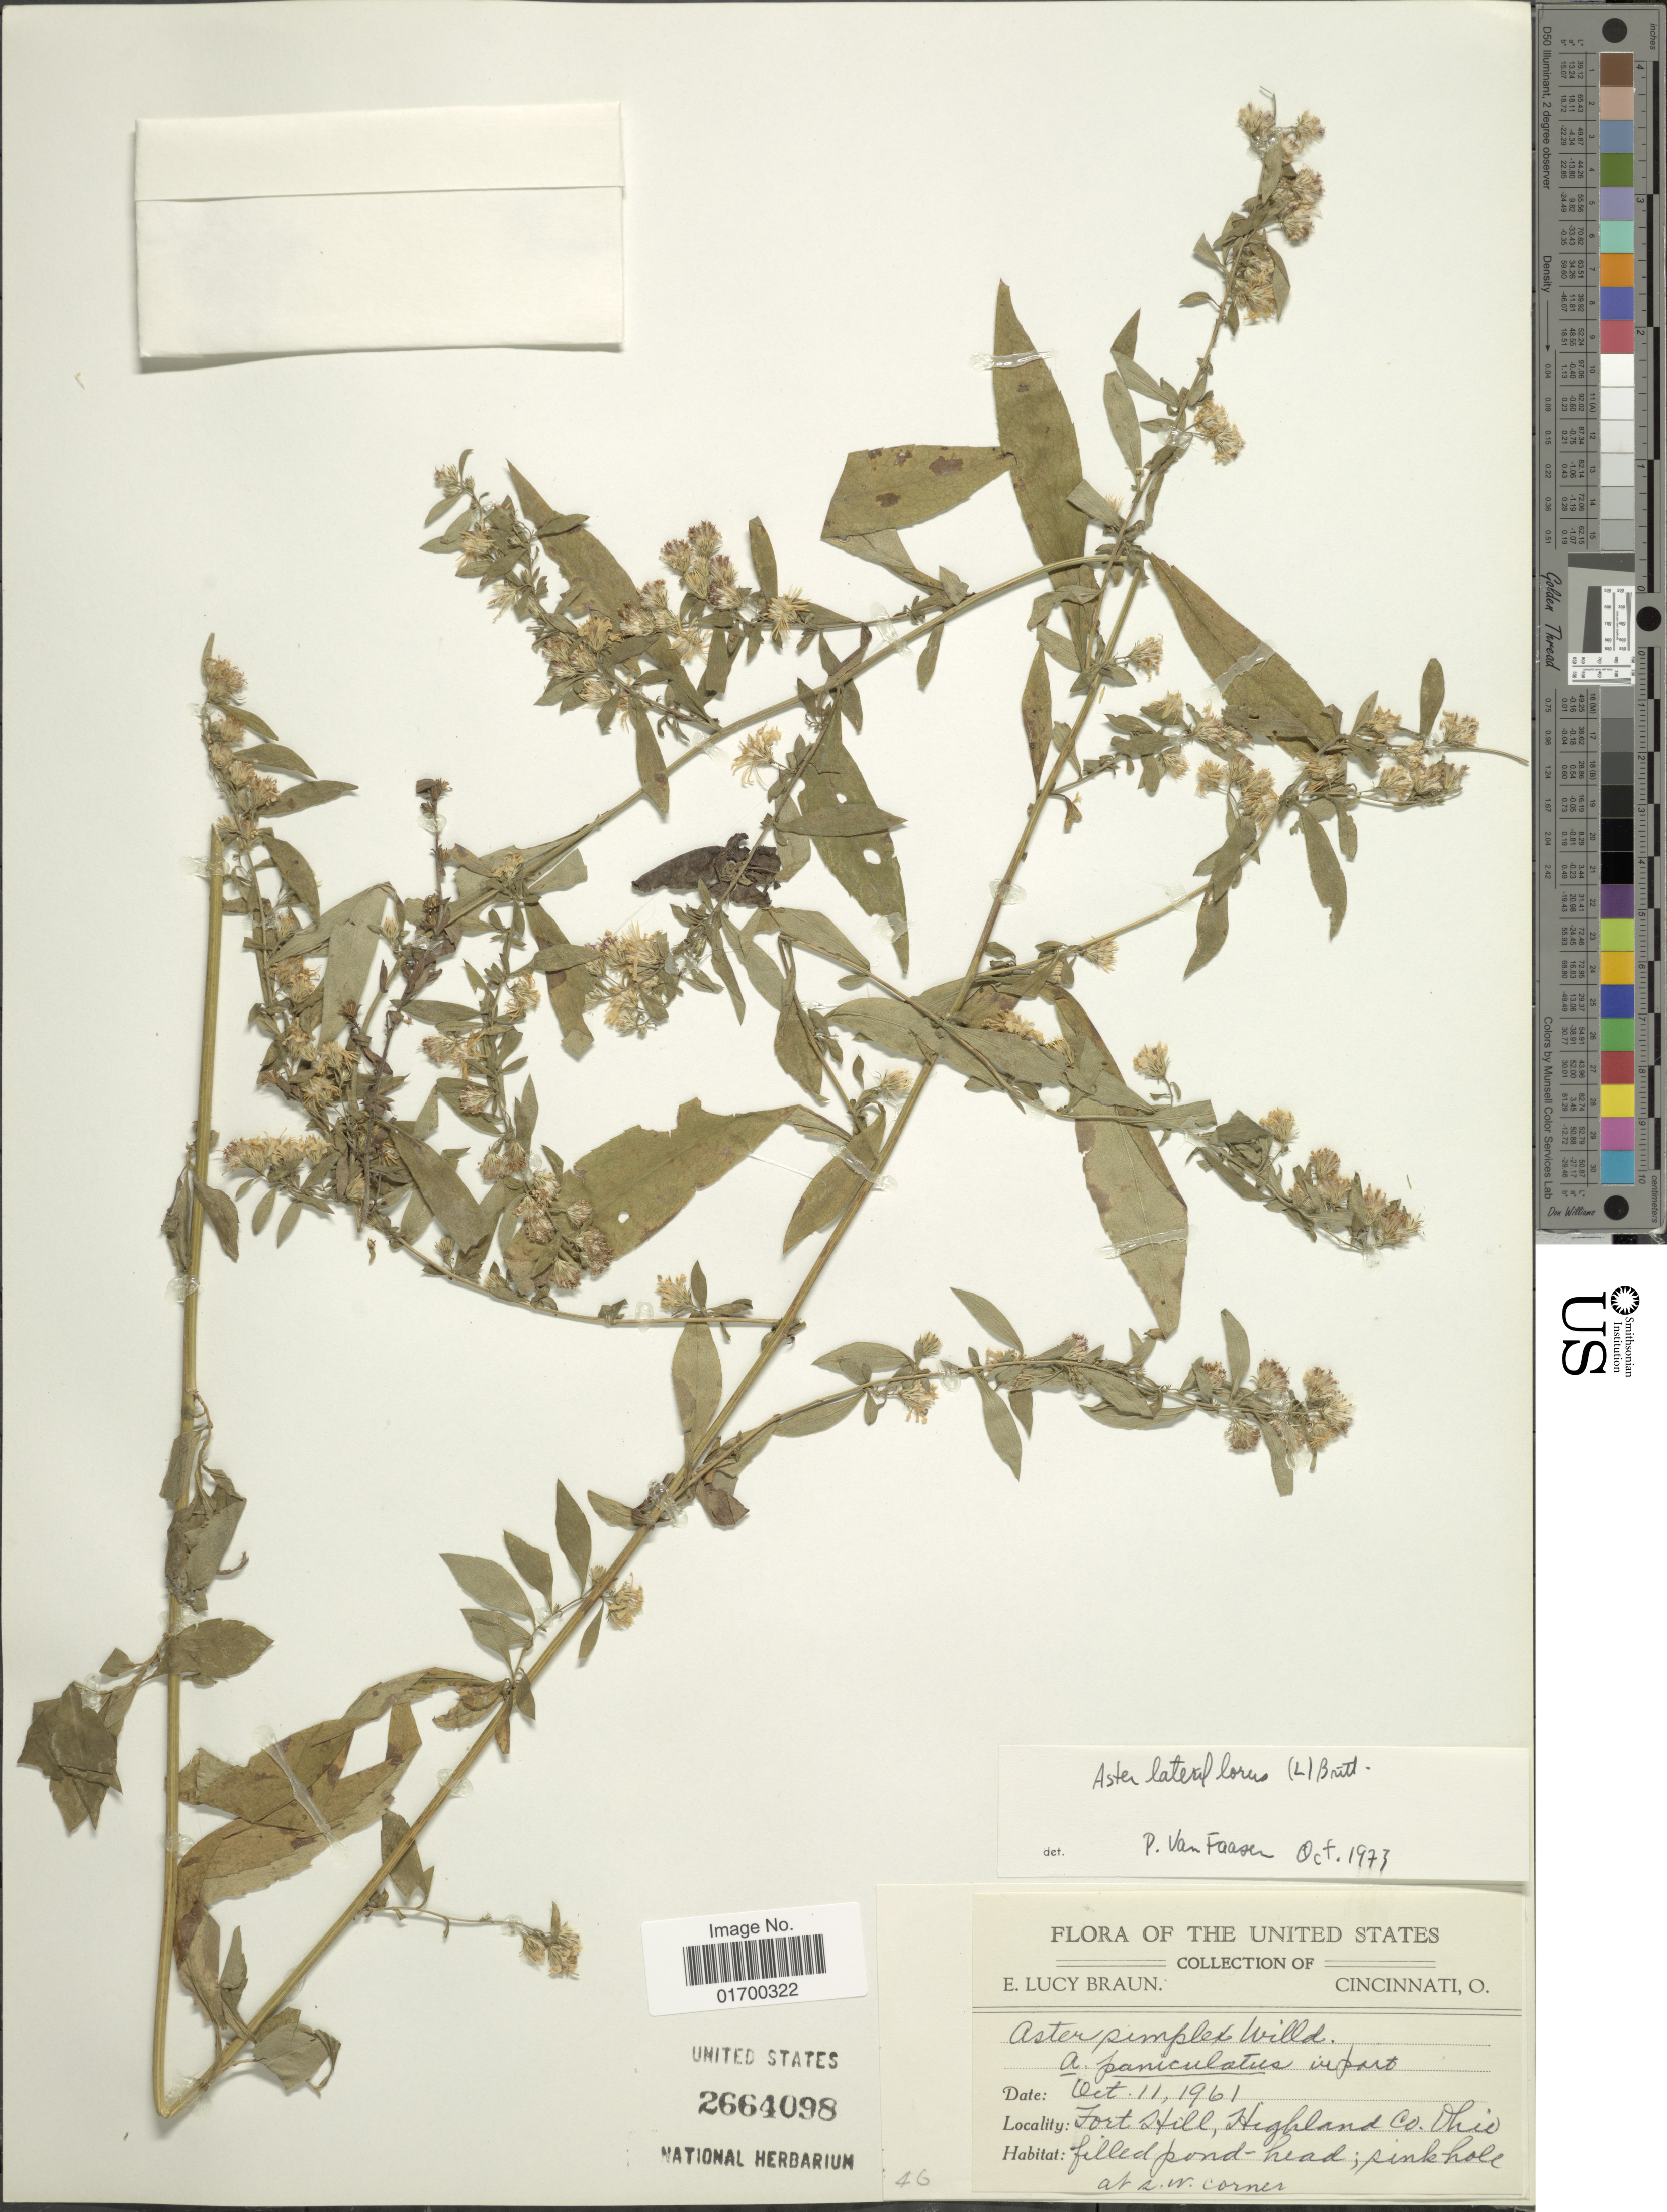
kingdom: Plantae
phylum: Tracheophyta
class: Magnoliopsida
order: Asterales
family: Asteraceae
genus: Symphyotrichum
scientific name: Symphyotrichum lateriflorum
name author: (L.) Á. Löve & D. Löve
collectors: E. L. Braun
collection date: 1961-10-11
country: United States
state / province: Ohio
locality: Fort Hill, Highland Co.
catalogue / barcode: US 2664098